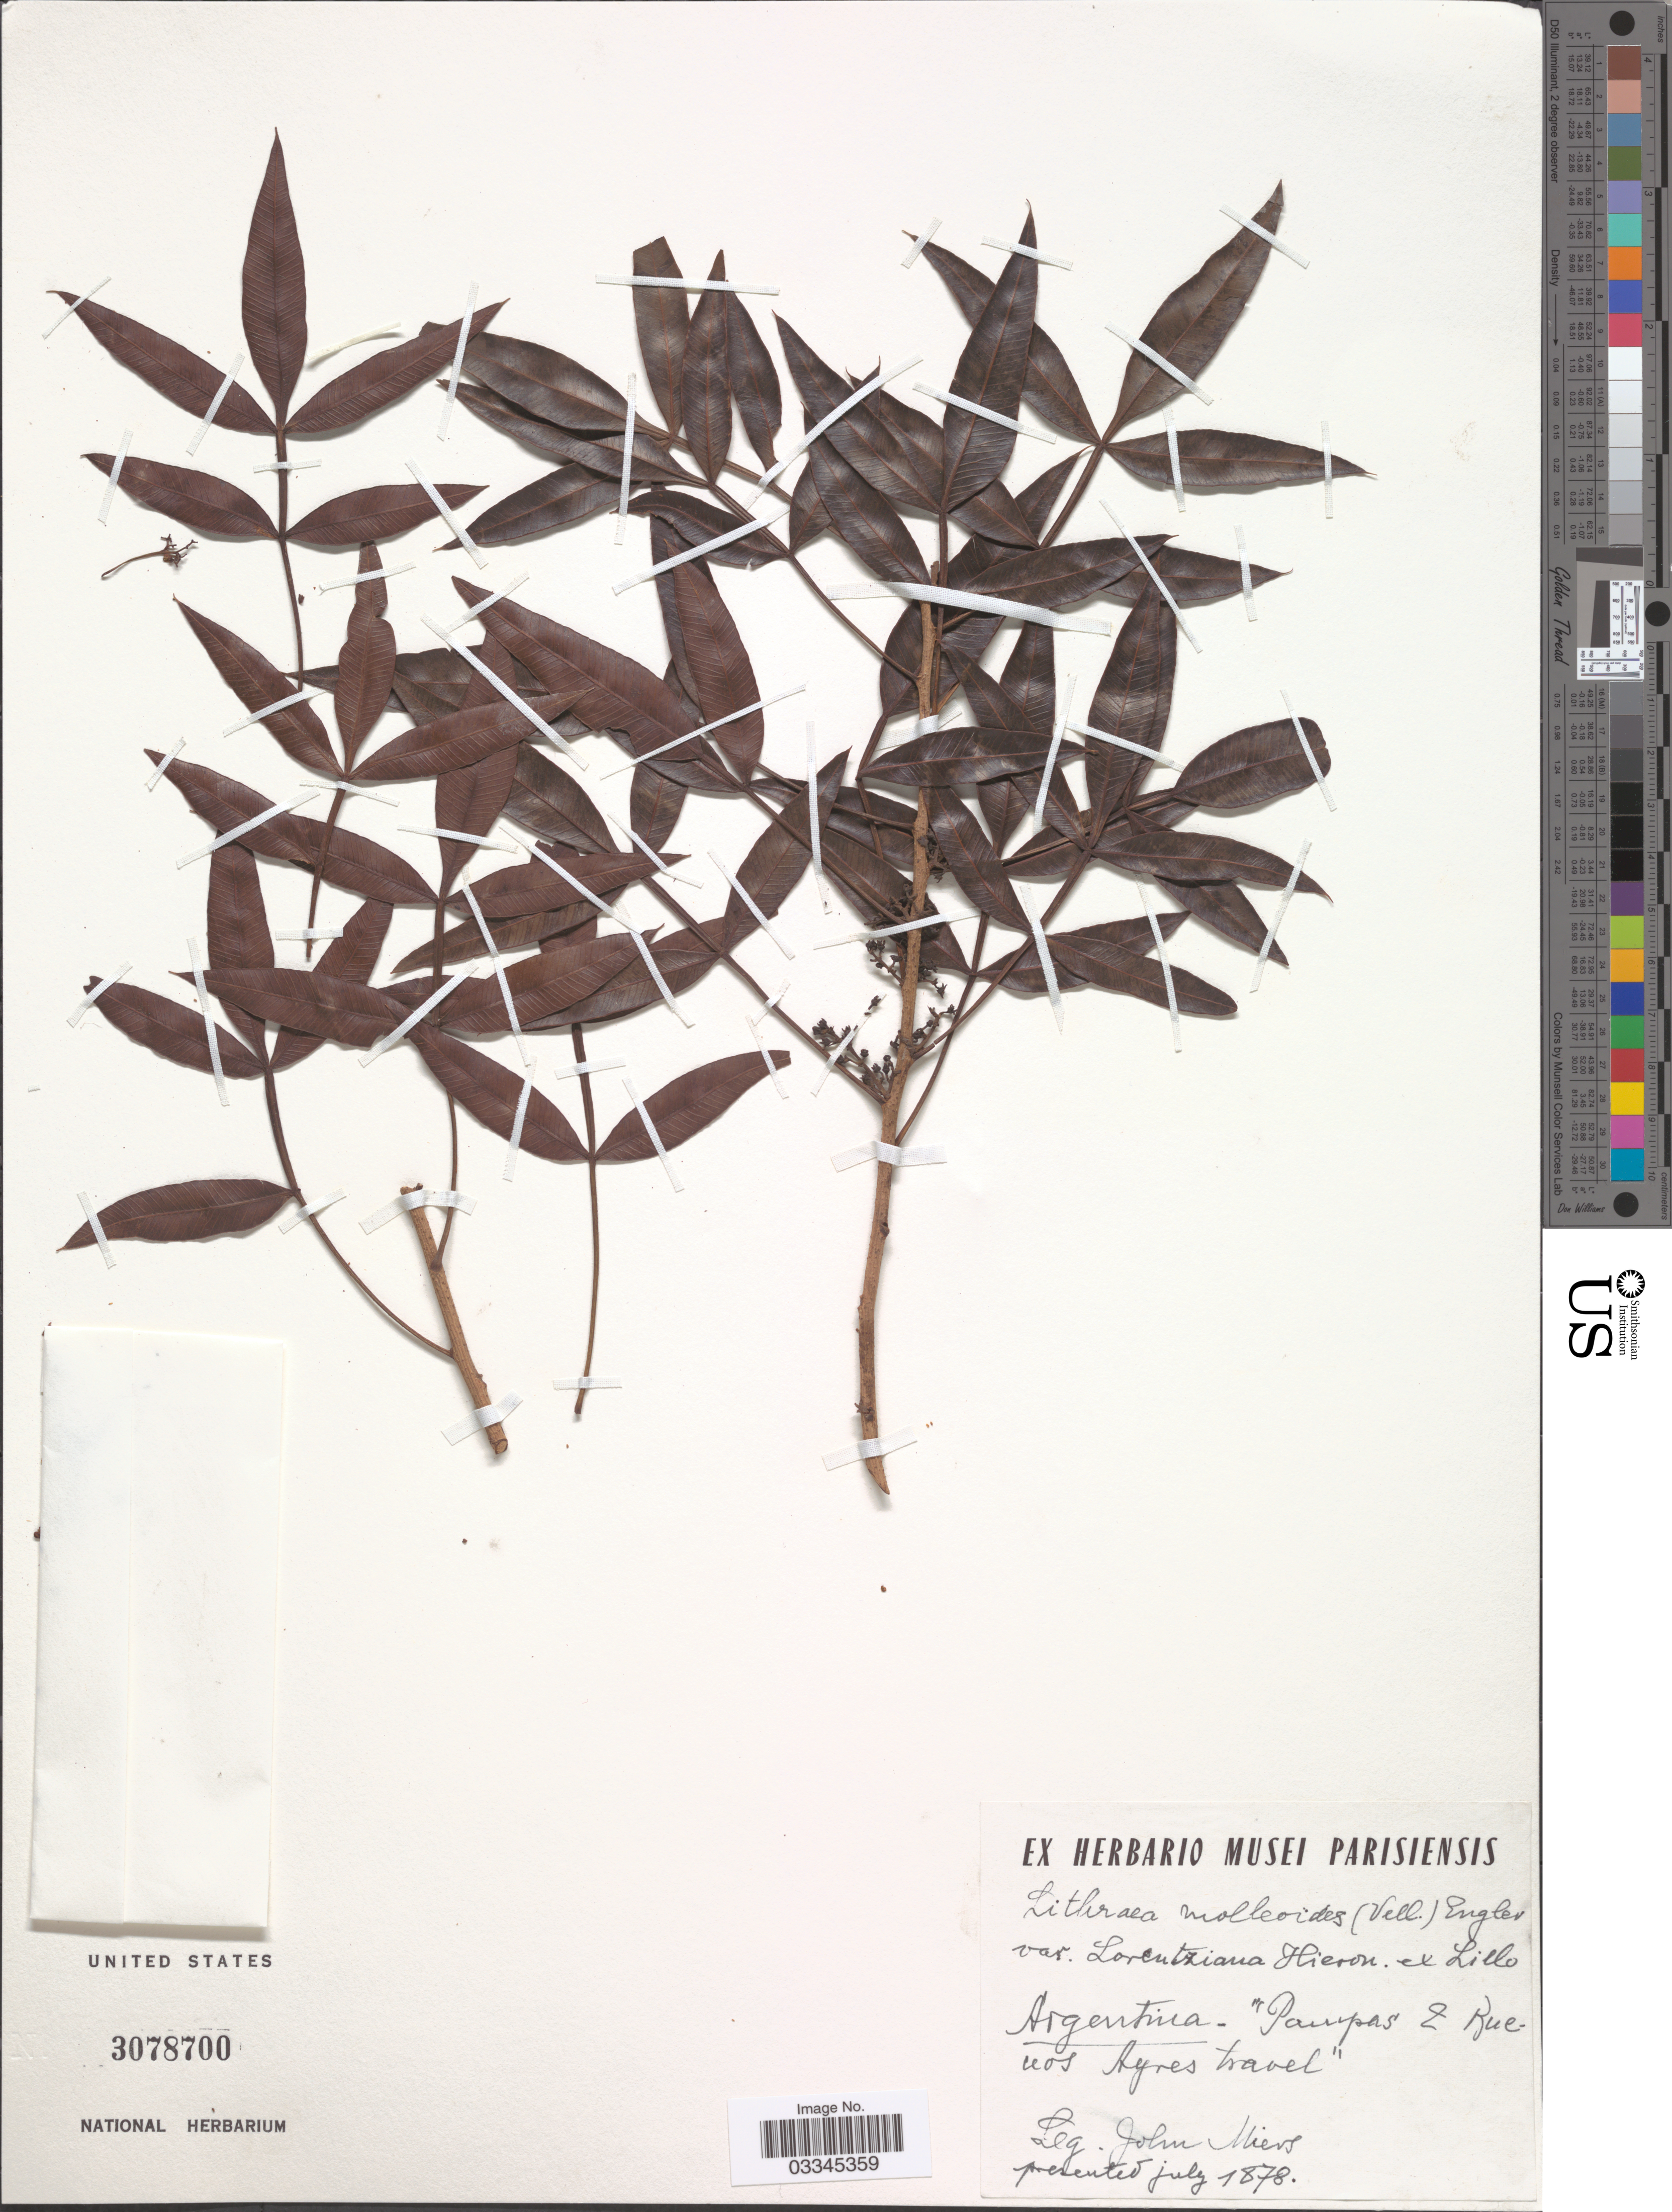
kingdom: Plantae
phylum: Tracheophyta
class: Magnoliopsida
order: Sapindales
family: Anacardiaceae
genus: Lithraea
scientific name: Lithraea molleoides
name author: (Vell.) Engl.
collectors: J. Miers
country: Argentina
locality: Pampas & Buenos Ayres travel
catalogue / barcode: US 3078700